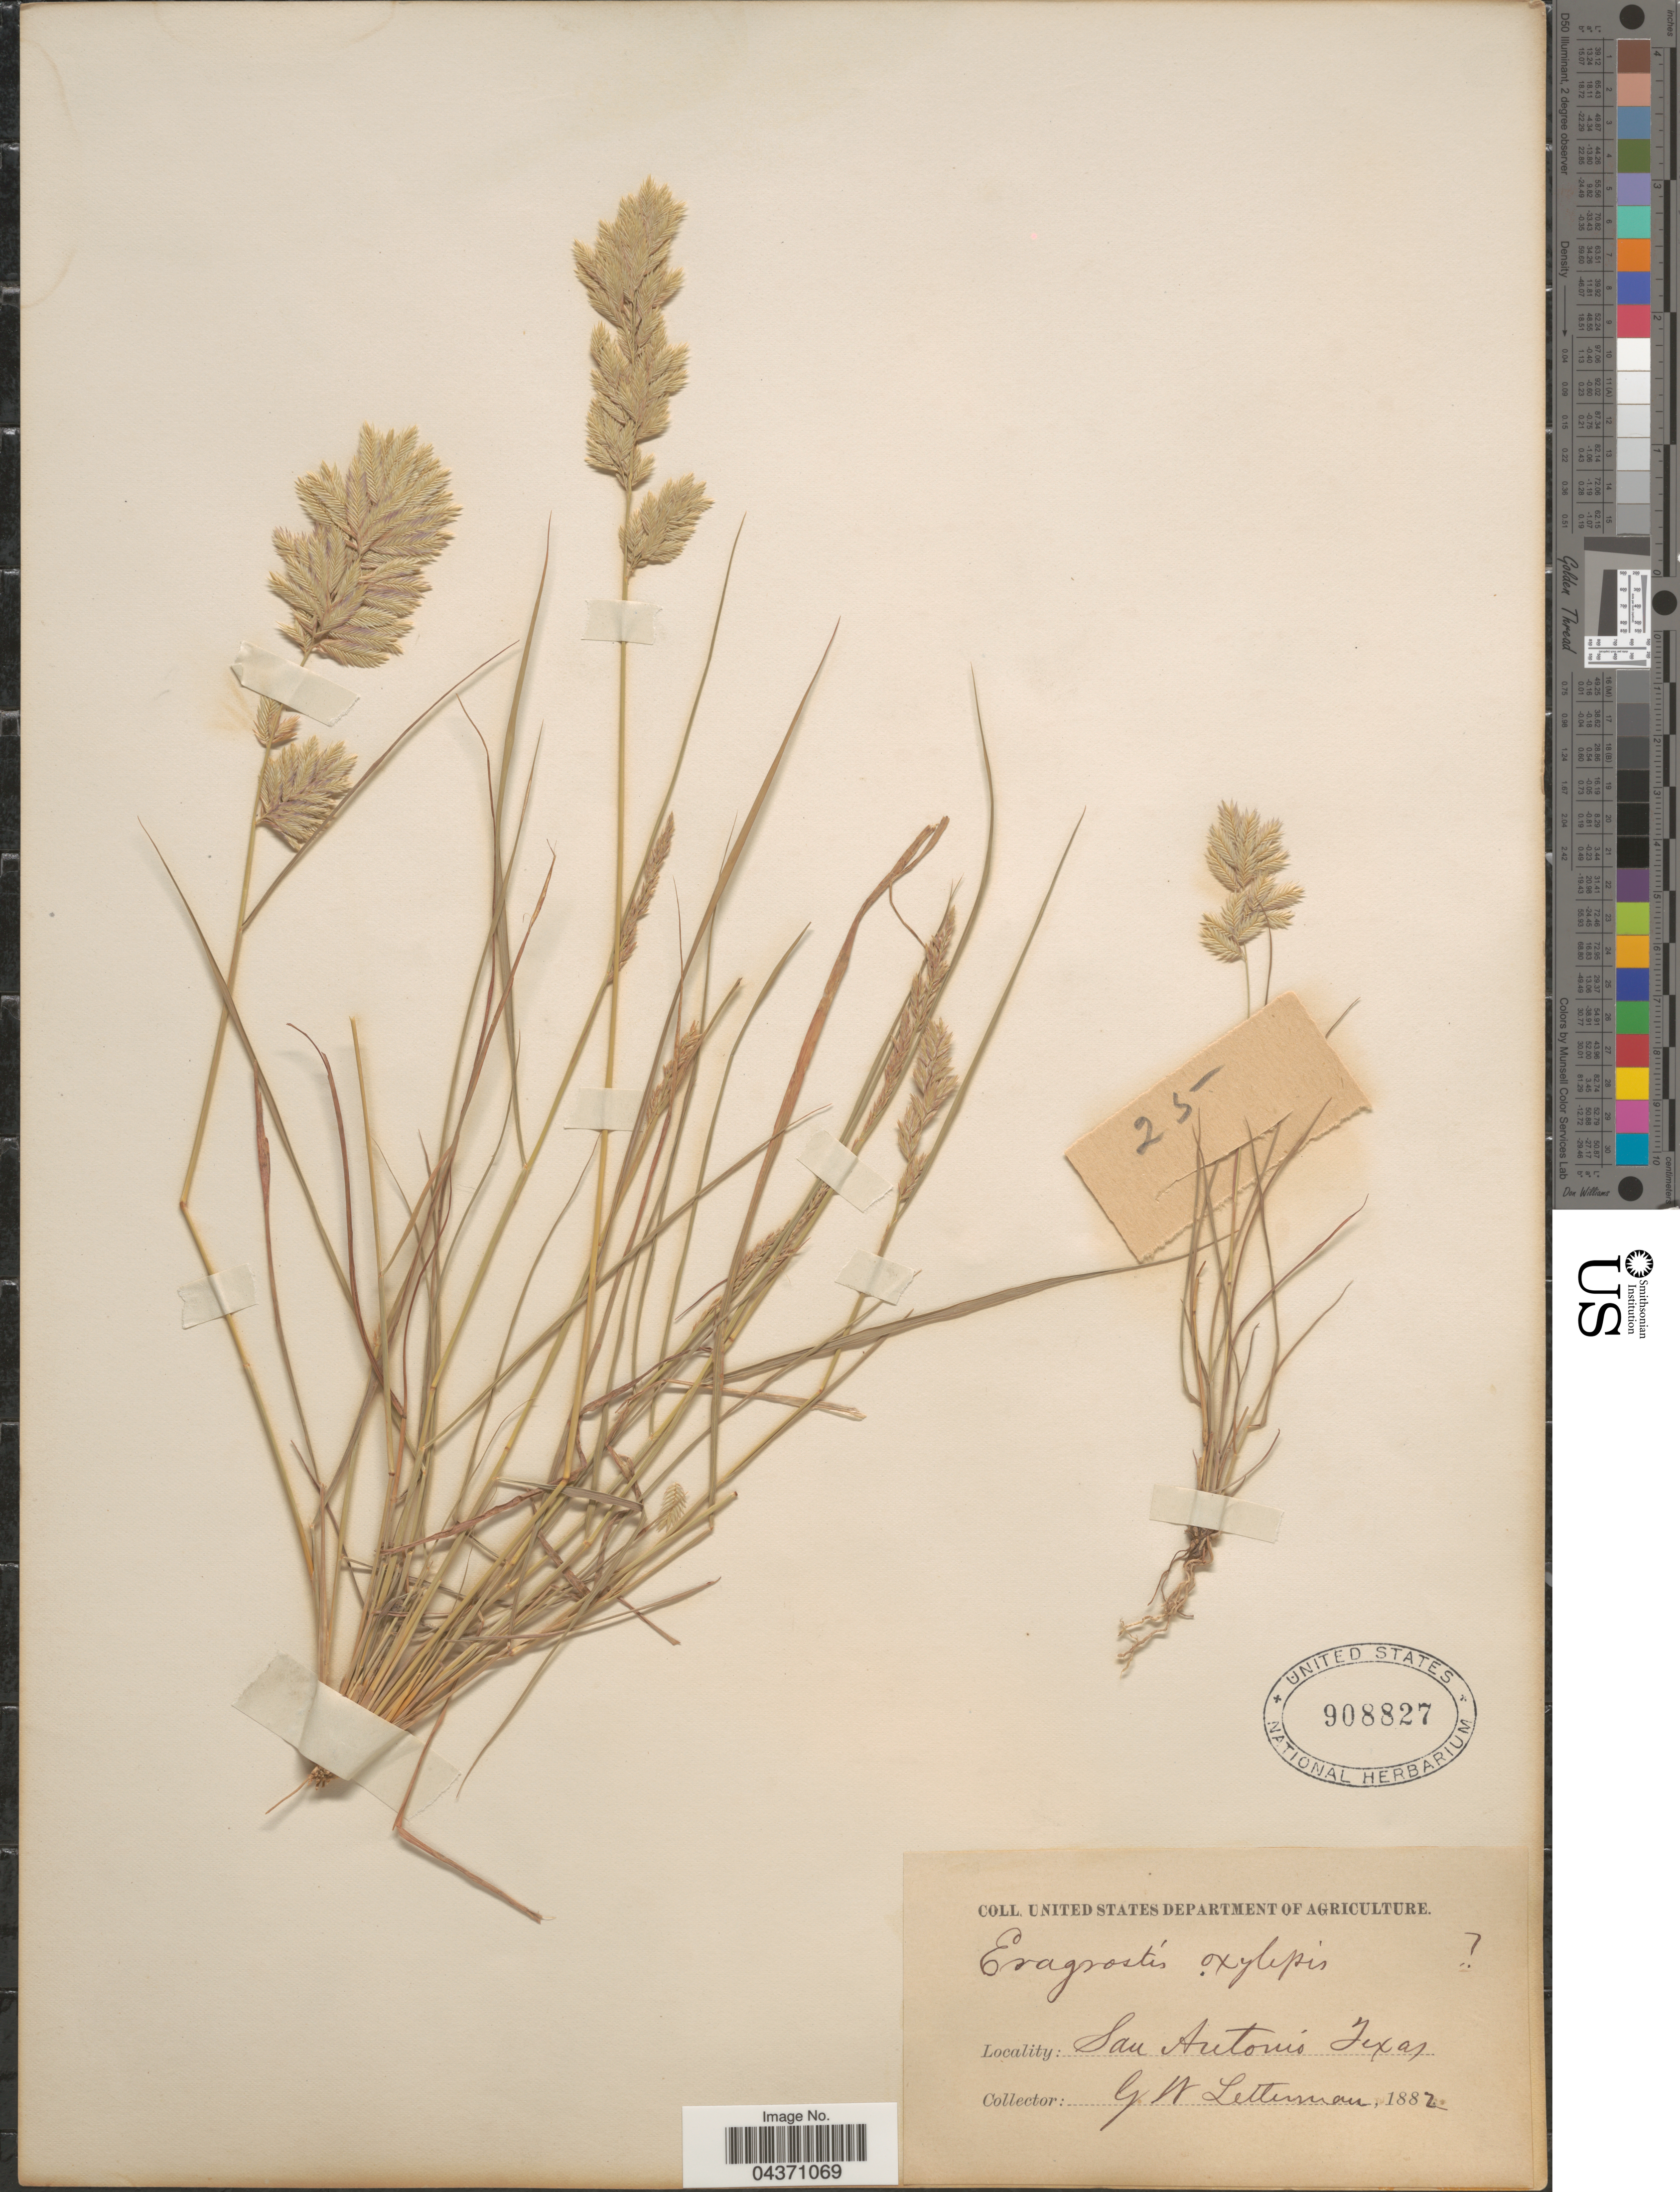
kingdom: Plantae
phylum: Tracheophyta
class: Liliopsida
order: Poales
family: Poaceae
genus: Eragrostis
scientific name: Eragrostis secundiflora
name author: J. Presl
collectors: G. W. Letterman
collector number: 25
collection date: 1882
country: United States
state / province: Texas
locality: San Antonio.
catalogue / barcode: US 908827